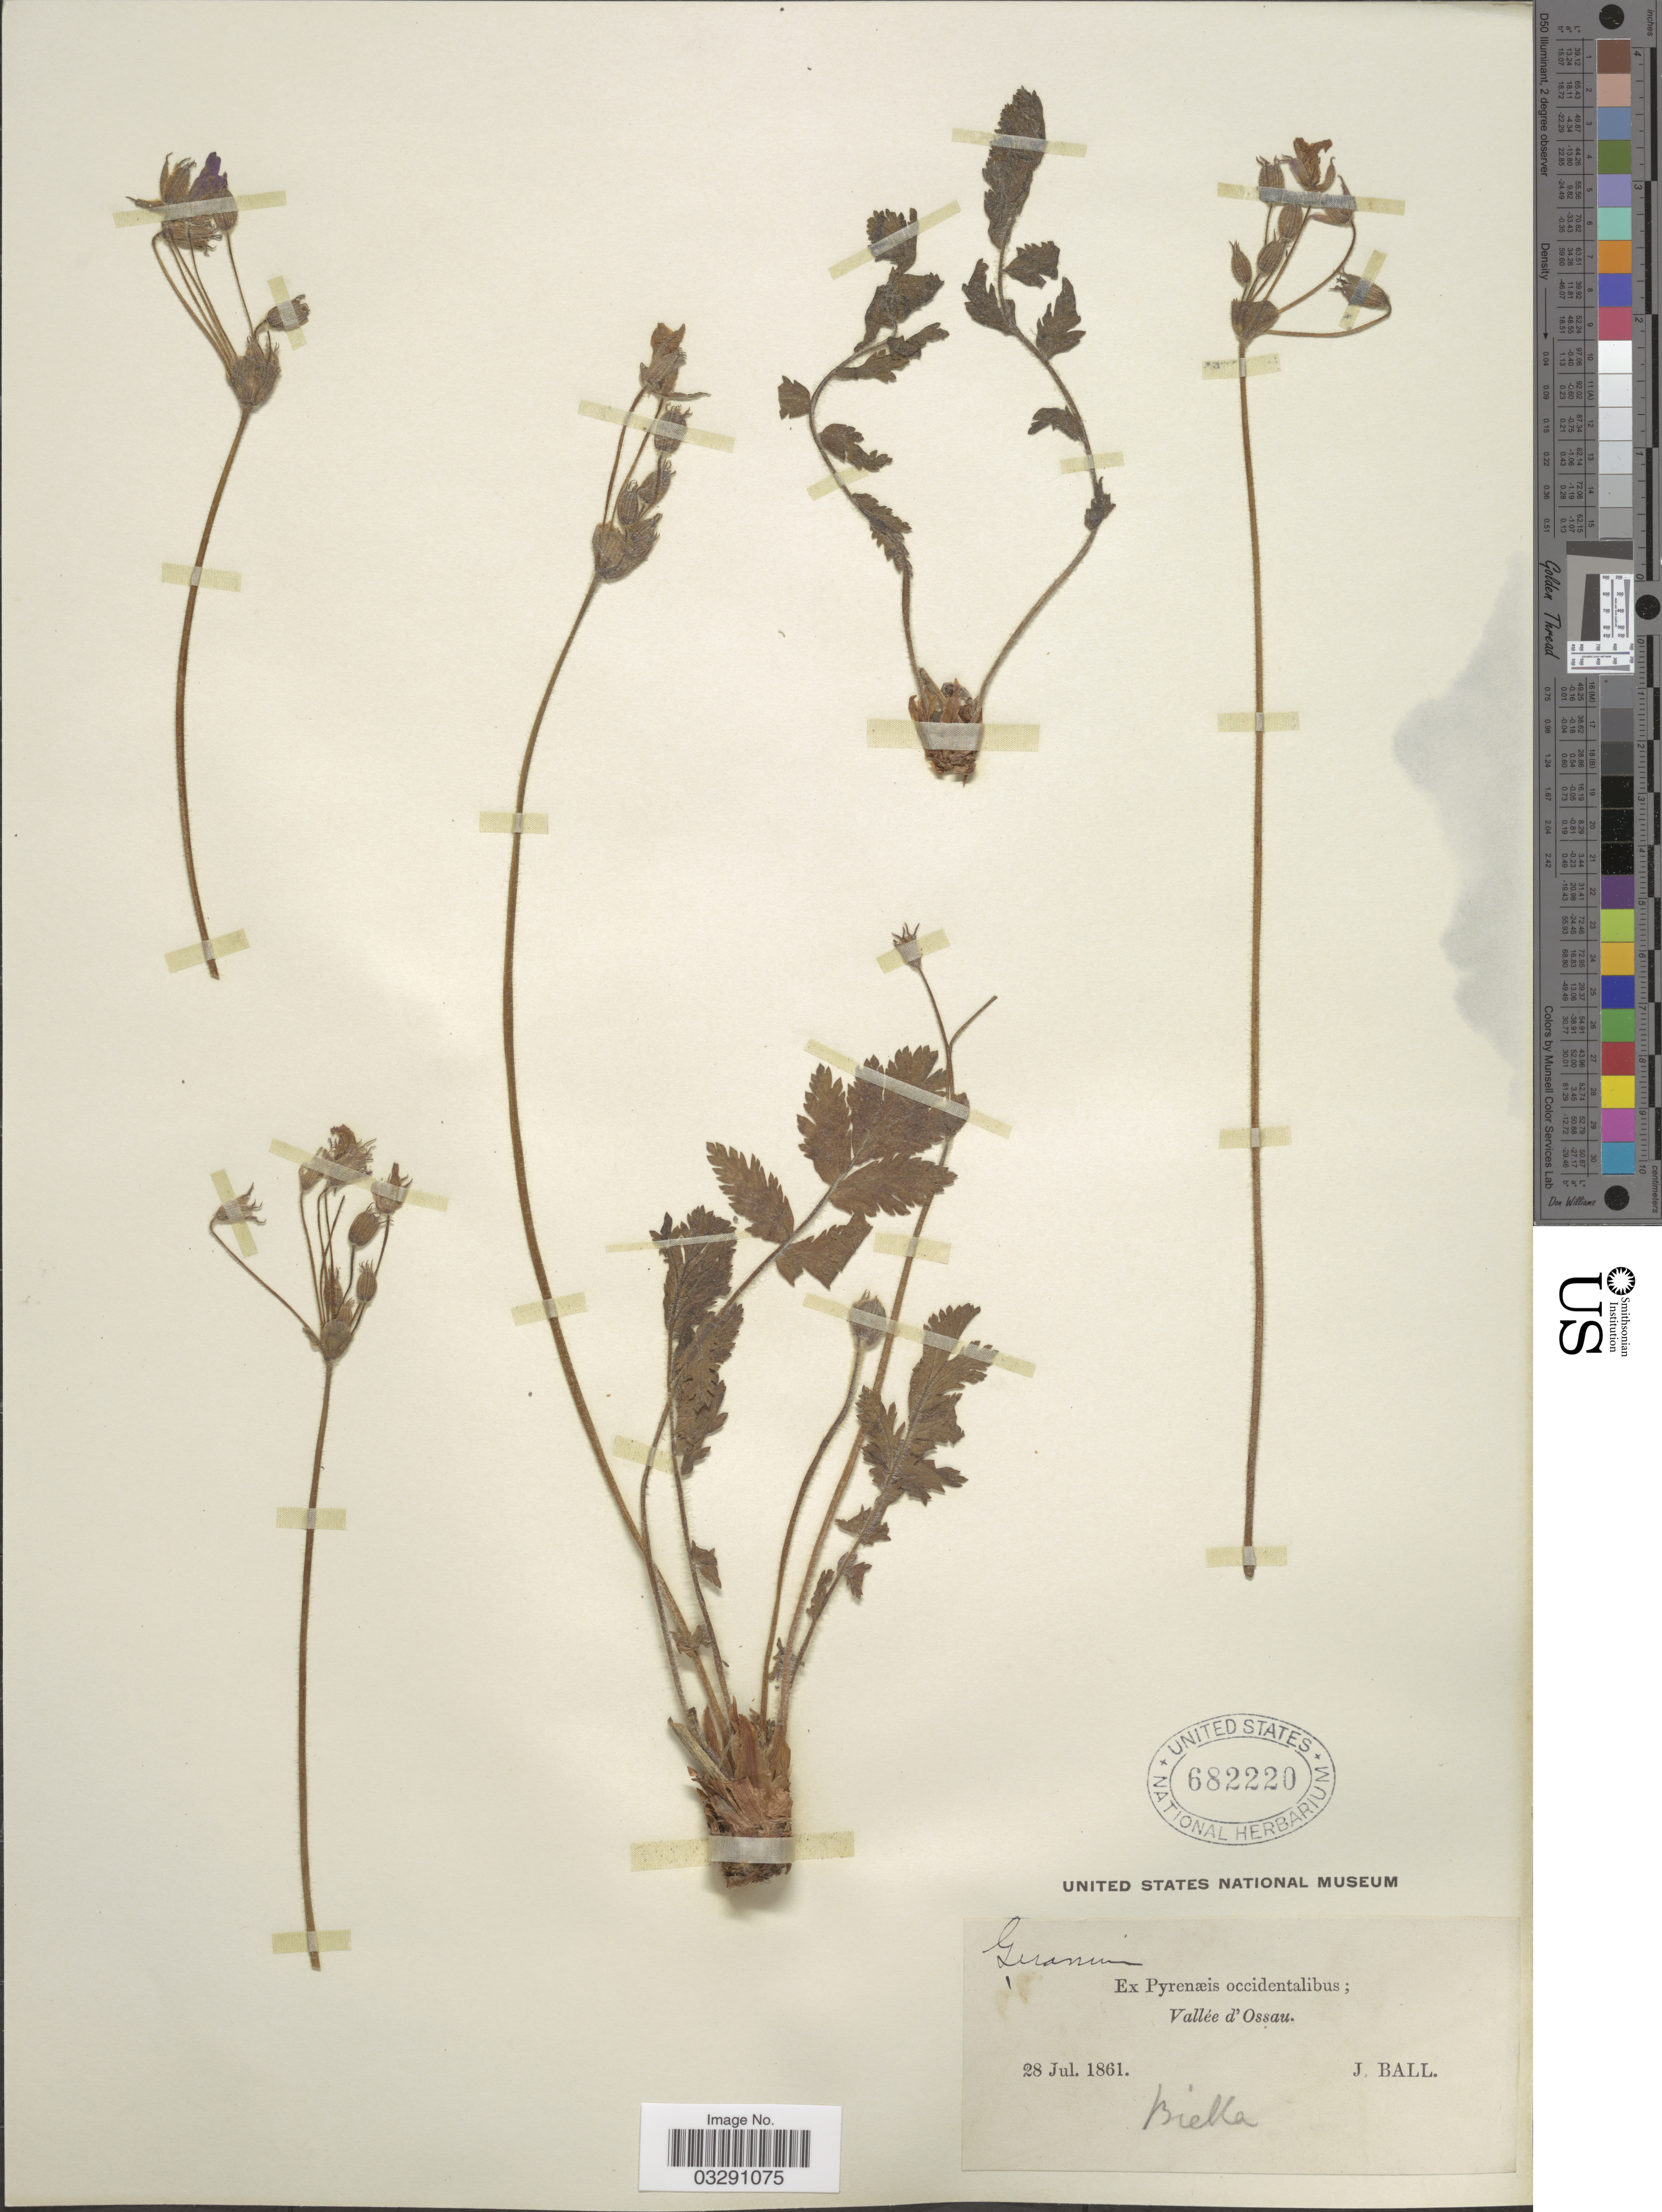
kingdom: Plantae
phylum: Tracheophyta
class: Magnoliopsida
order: Geraniales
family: Geraniaceae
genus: Geranium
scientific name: Geranium sp.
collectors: J. Ball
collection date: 1861-07-28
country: France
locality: Ex Pyrenæis occidentalibus; Vallée d'Ossau.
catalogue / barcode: US 682220